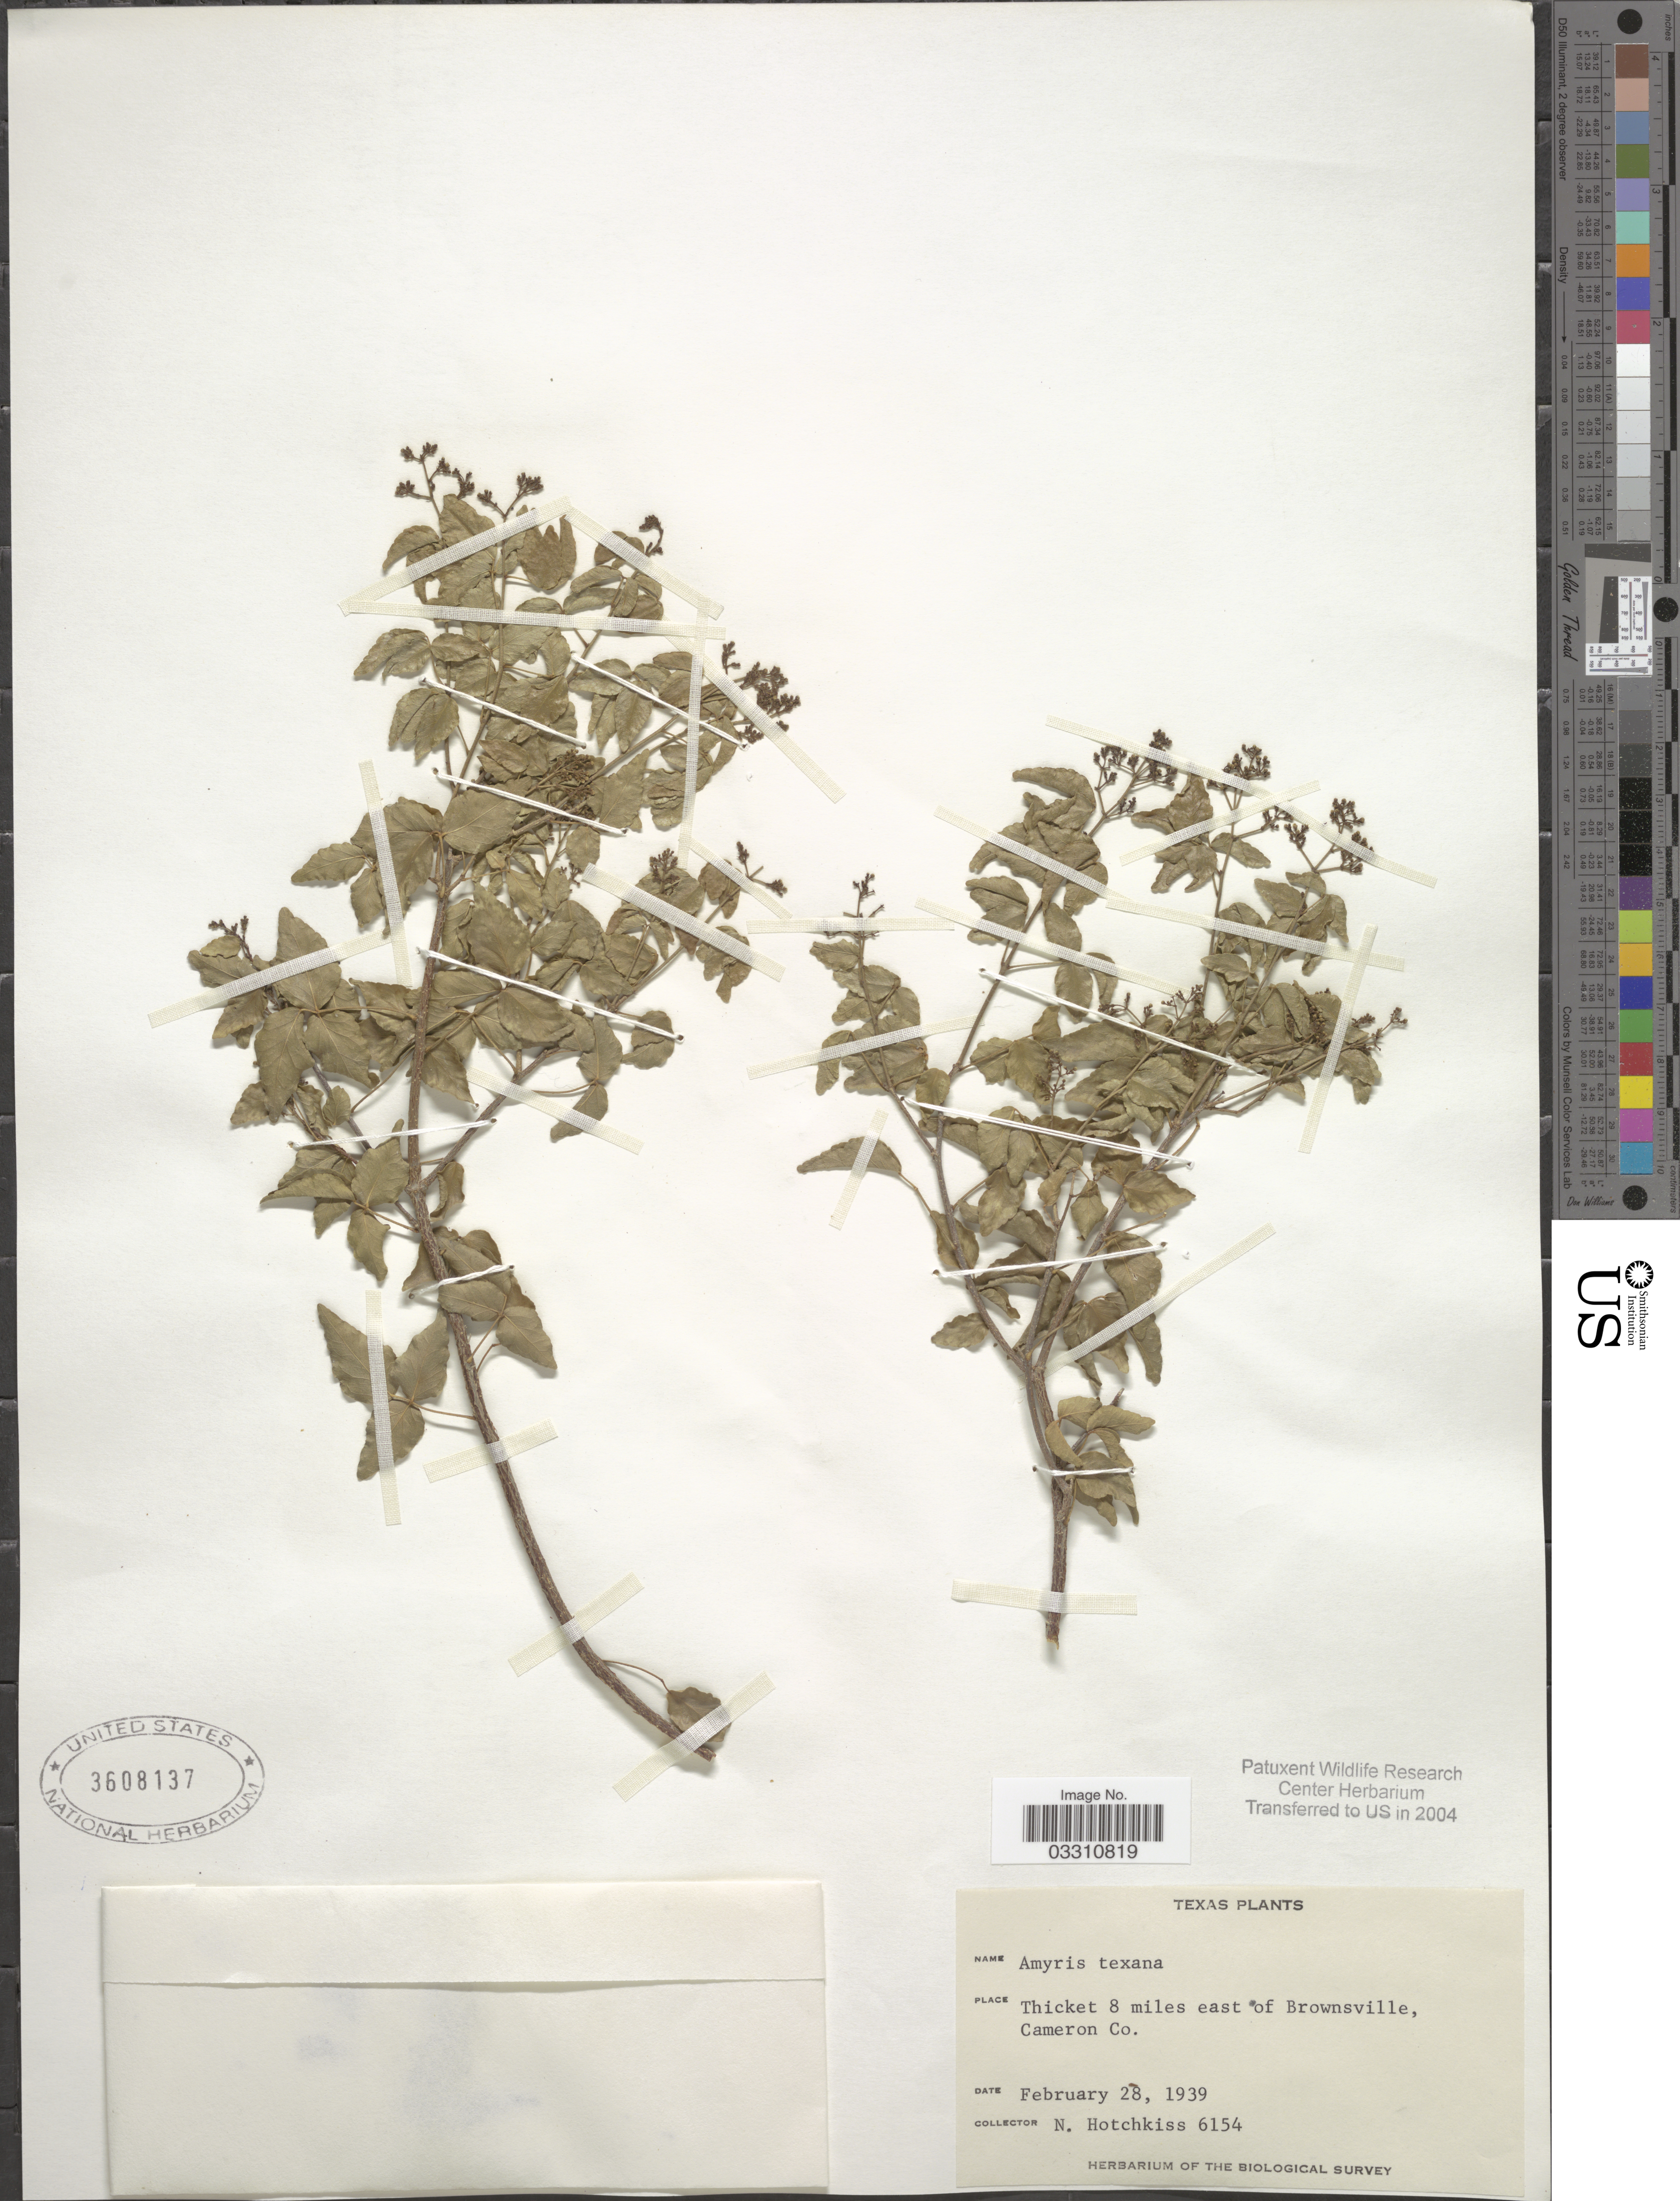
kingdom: Plantae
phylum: Tracheophyta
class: Magnoliopsida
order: Sapindales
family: Rutaceae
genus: Amyris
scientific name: Amyris texana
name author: (Buckley) P. Wilson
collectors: N. Hotchkiss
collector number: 6154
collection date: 1939-02-28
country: United States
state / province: Texas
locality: Thicket 8 miles east of Brownsville, Cameron Co.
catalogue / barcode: US 3608137